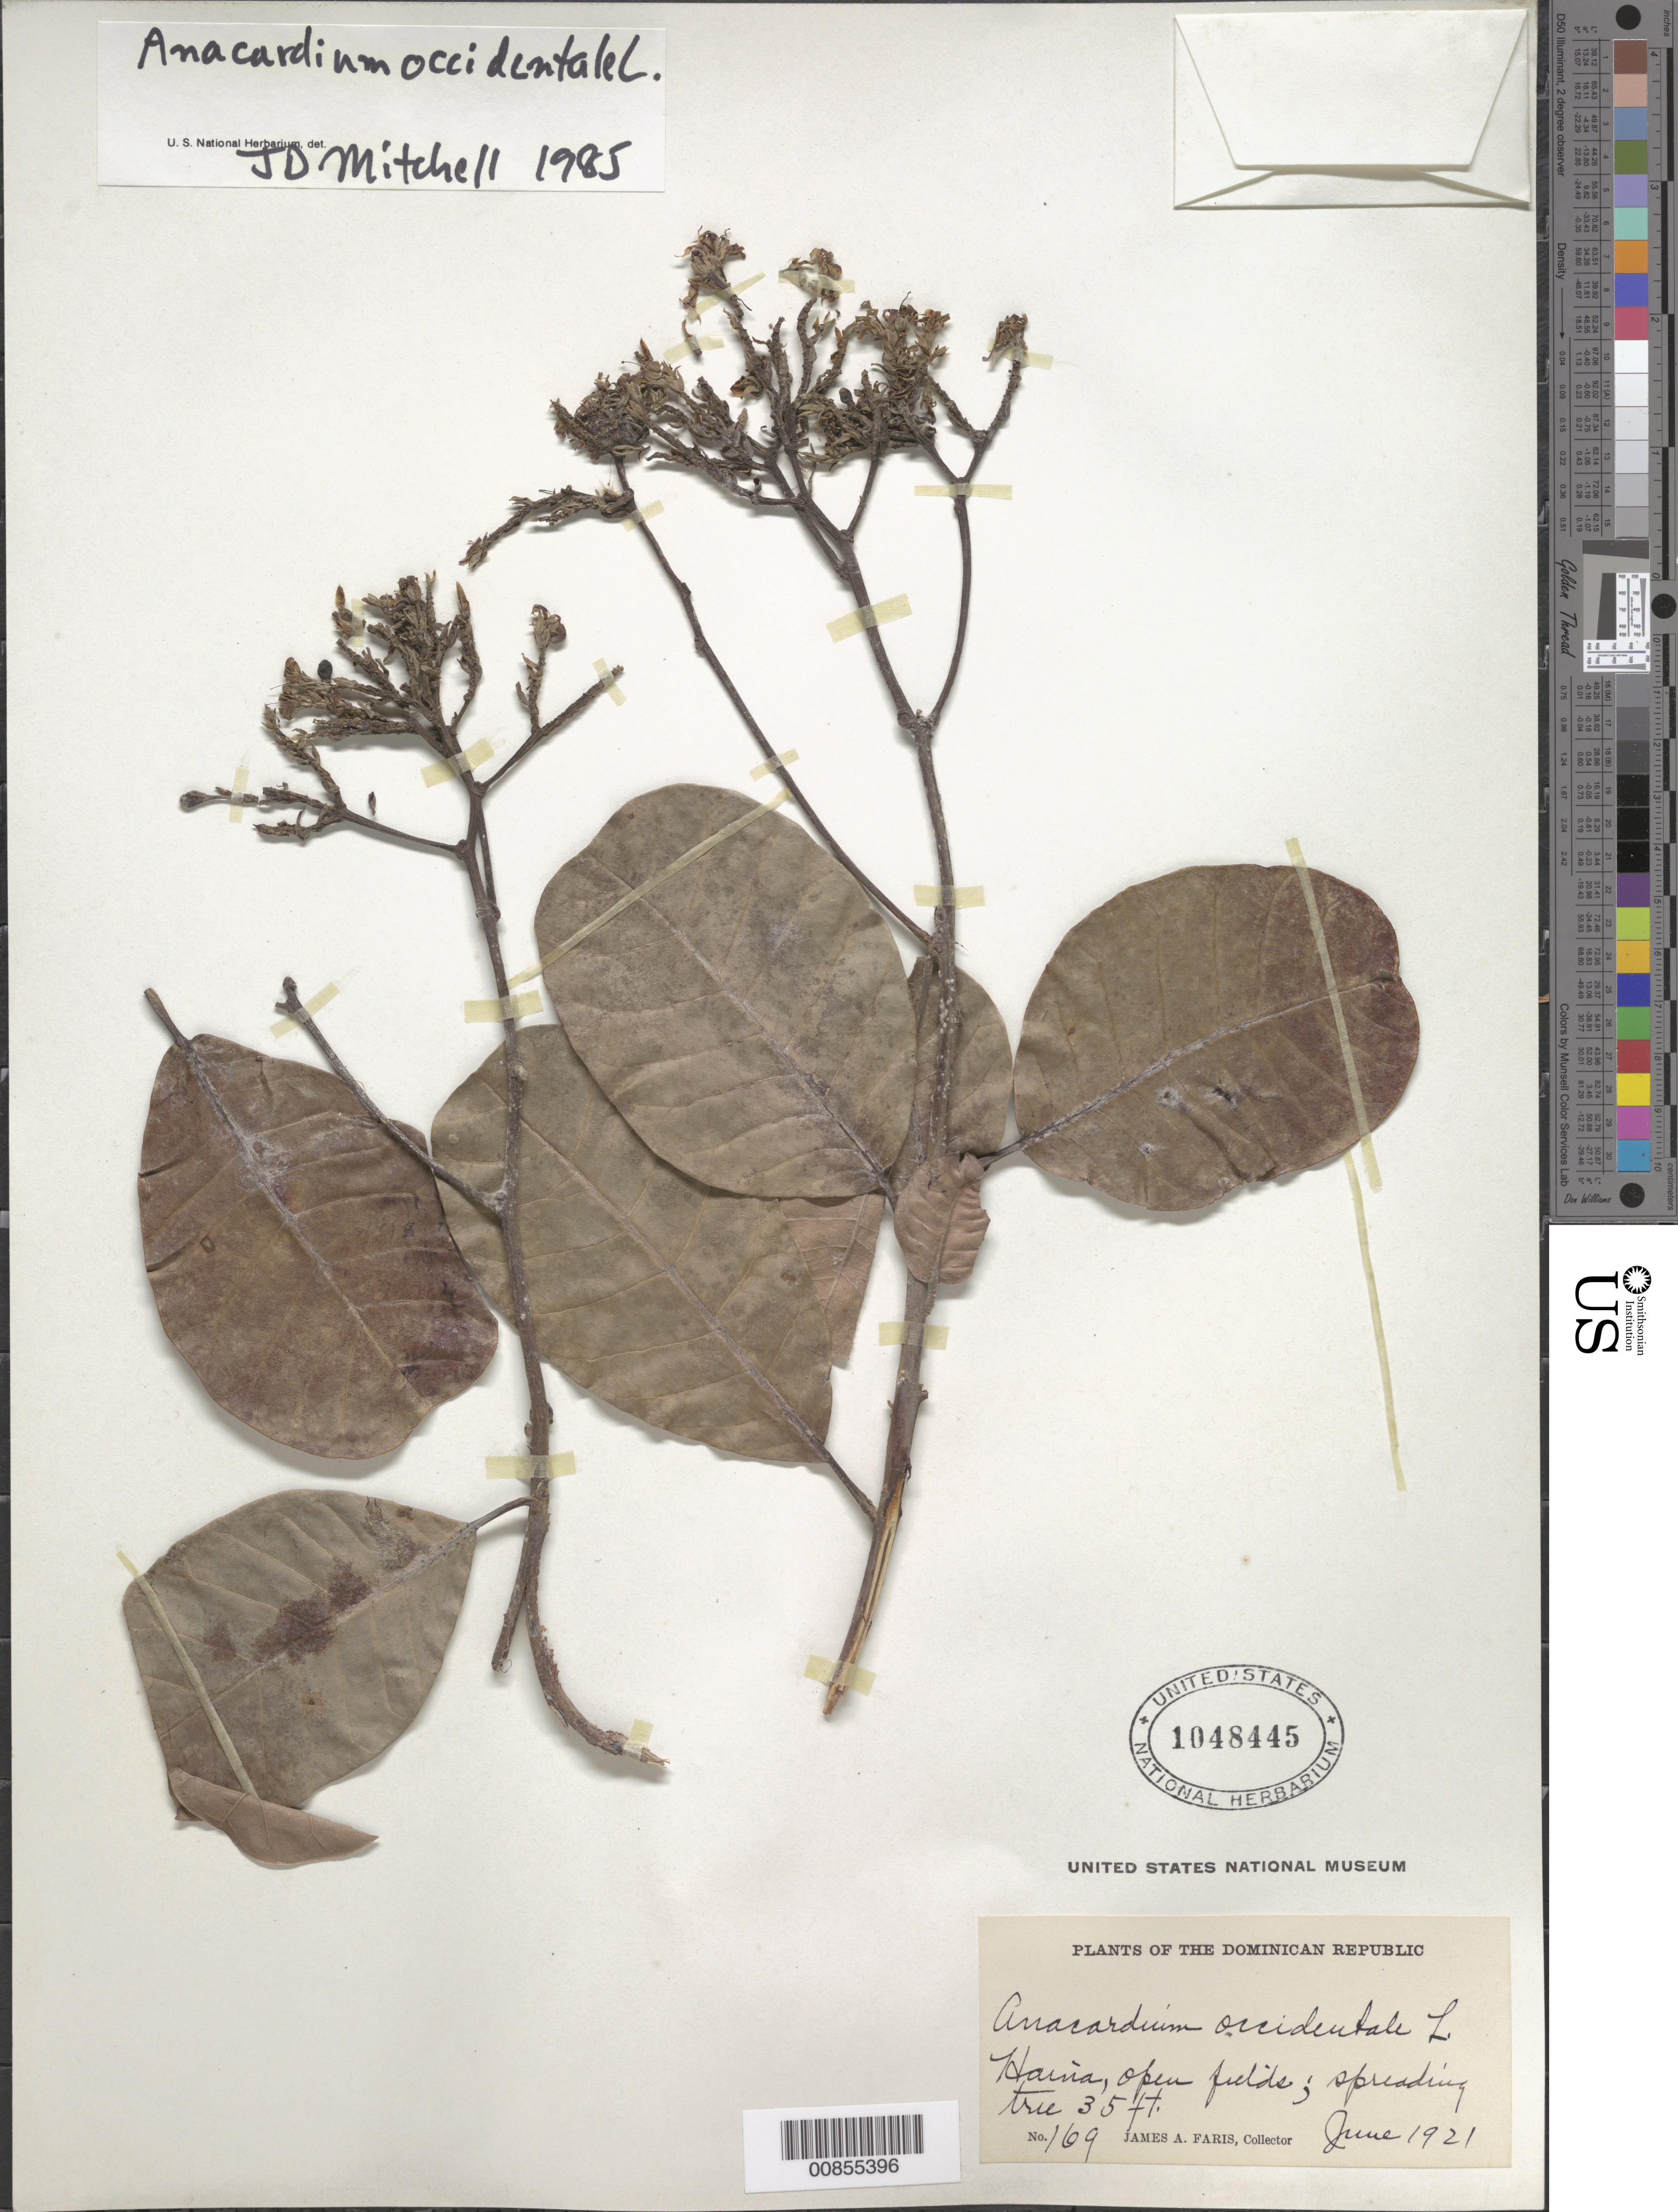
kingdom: Plantae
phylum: Tracheophyta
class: Magnoliopsida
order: Sapindales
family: Anacardiaceae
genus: Anacardium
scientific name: Anacardium occidentale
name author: L.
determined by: Mitchell, John D.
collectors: J. Faris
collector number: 169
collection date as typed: Jun 1921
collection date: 1921-06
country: Dominican Republic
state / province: San Cristóbal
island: Hispaniola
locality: Haina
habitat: Open fields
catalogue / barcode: US 1048445